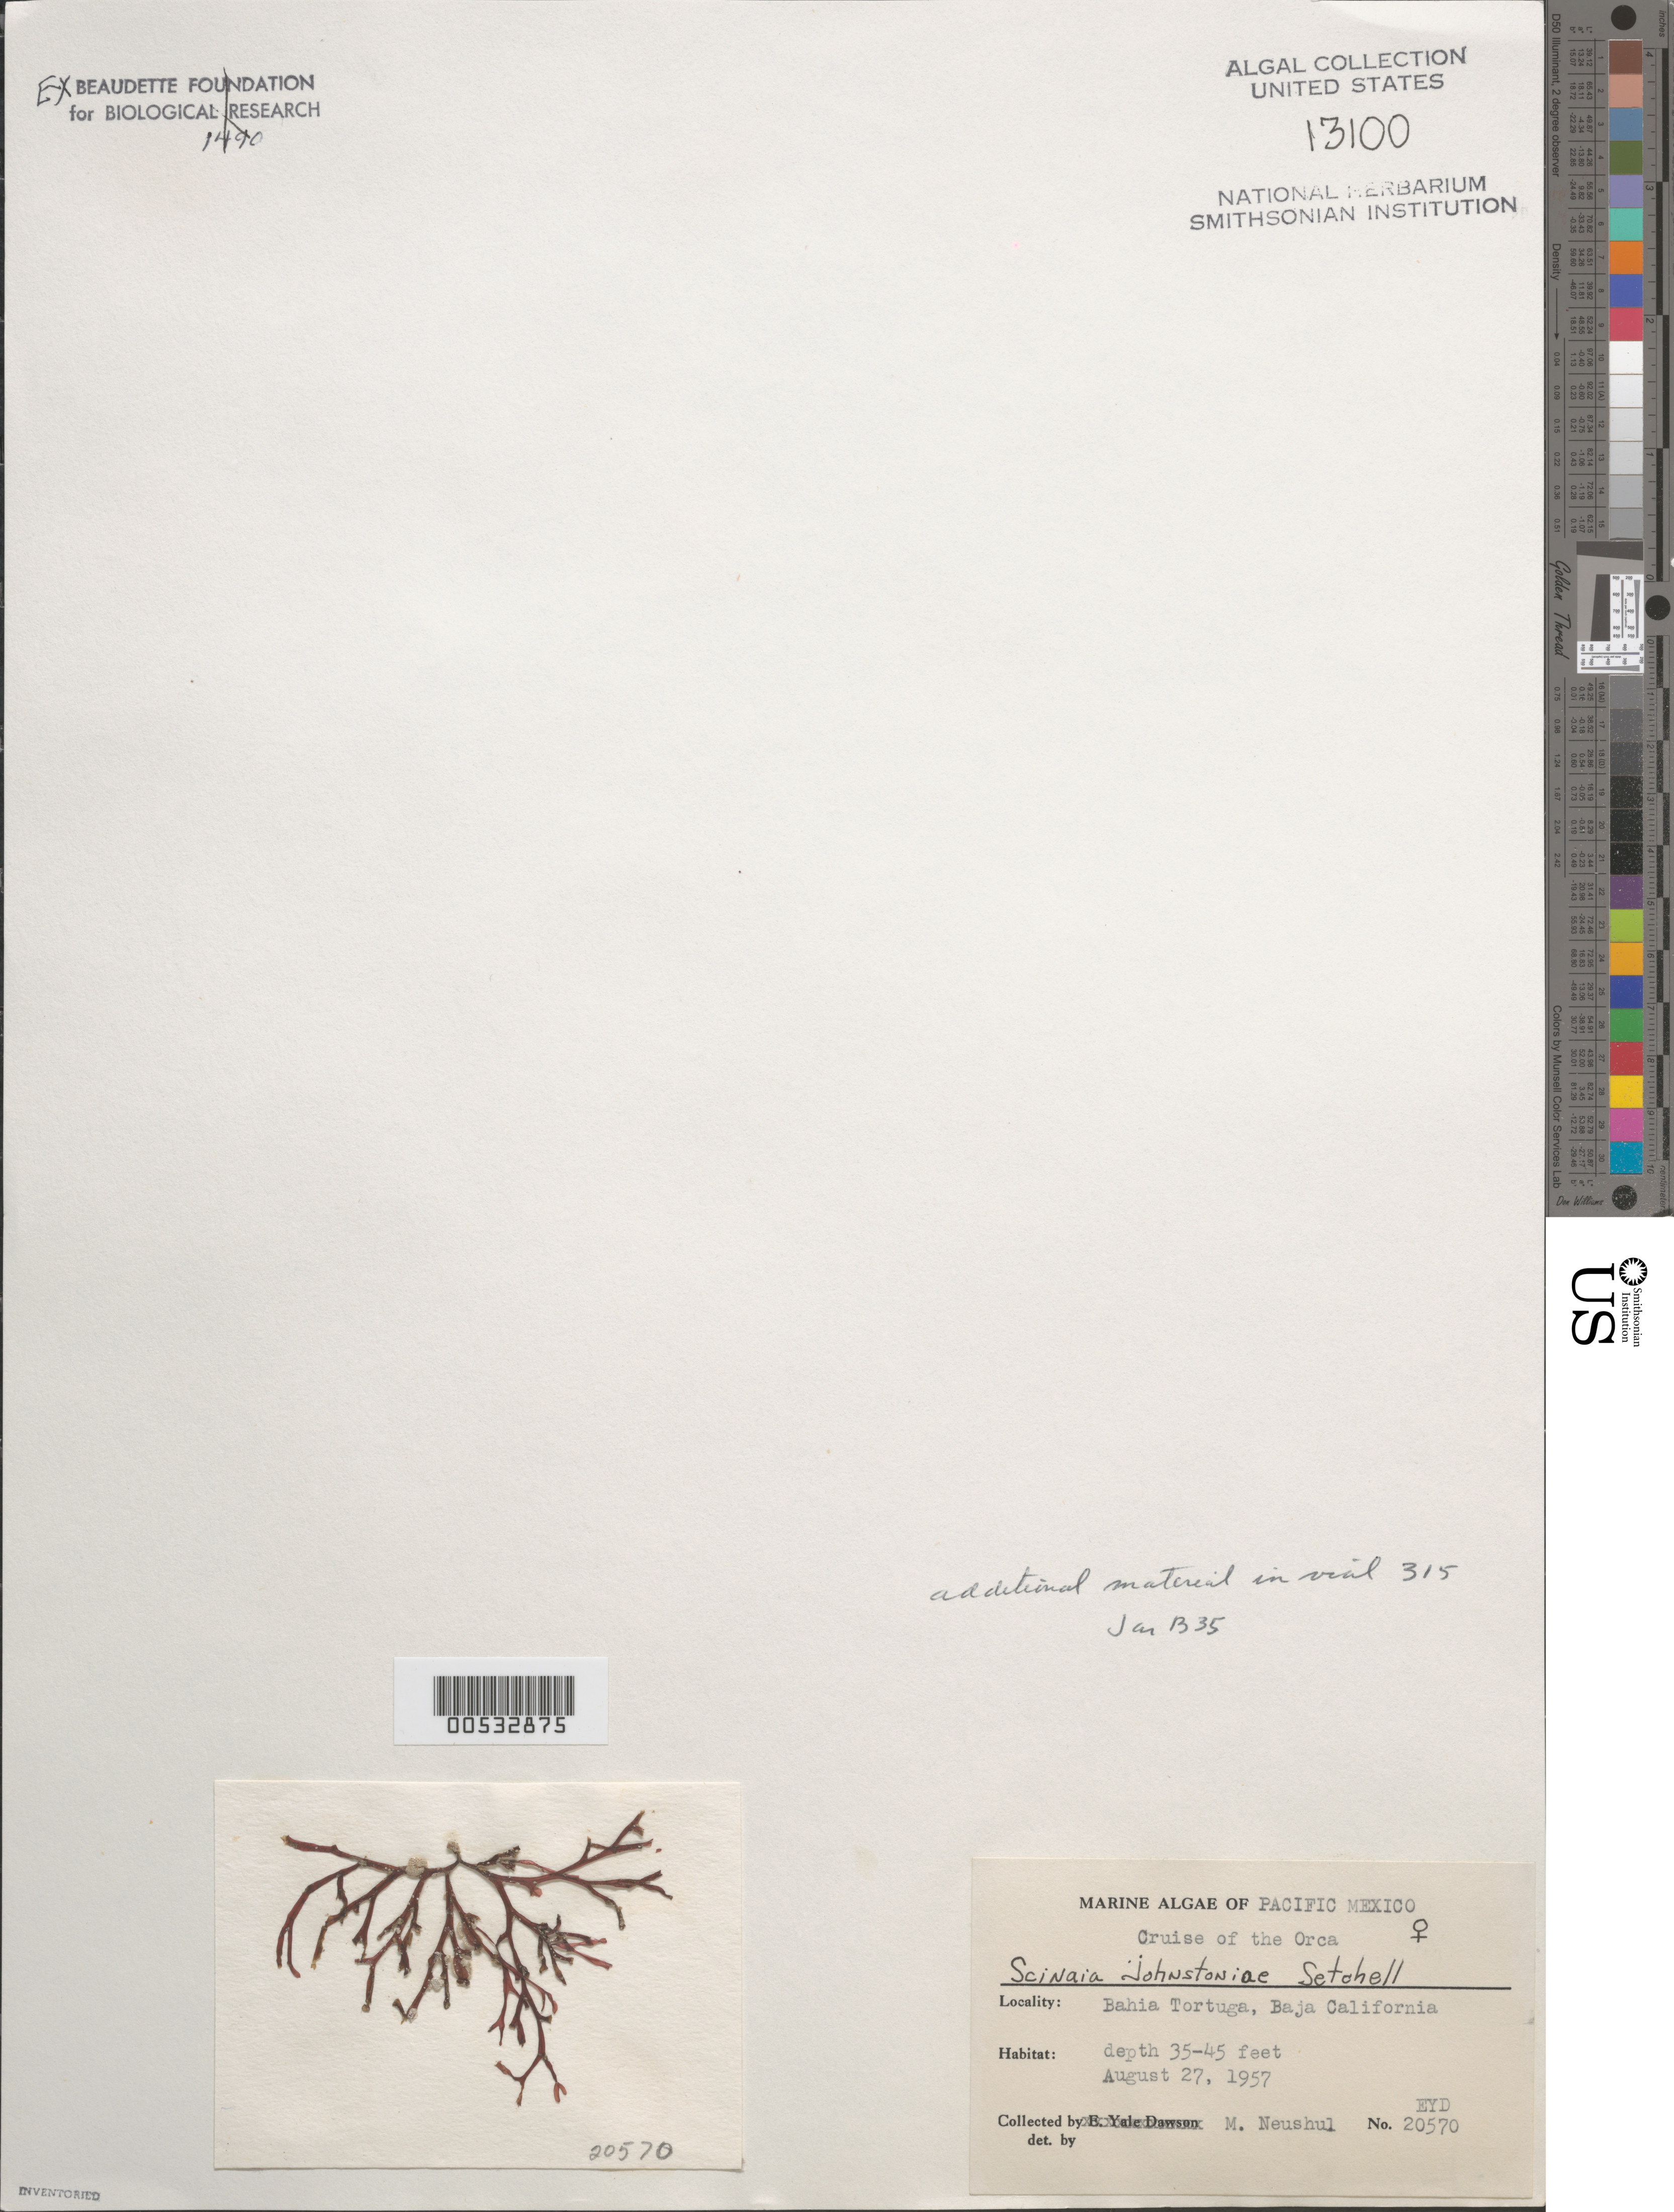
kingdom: Plantae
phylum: Rhodophyta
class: Florideophyceae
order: Nemaliales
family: Scinaiaceae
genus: Scinaia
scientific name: Scinaia johnstoniae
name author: Setch.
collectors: M. Neushul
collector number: EYD 20570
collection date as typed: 27 Aug 1957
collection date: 1957-08-27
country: Mexico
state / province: Baja California Sur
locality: Bahia Tortuga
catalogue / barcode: US 13100